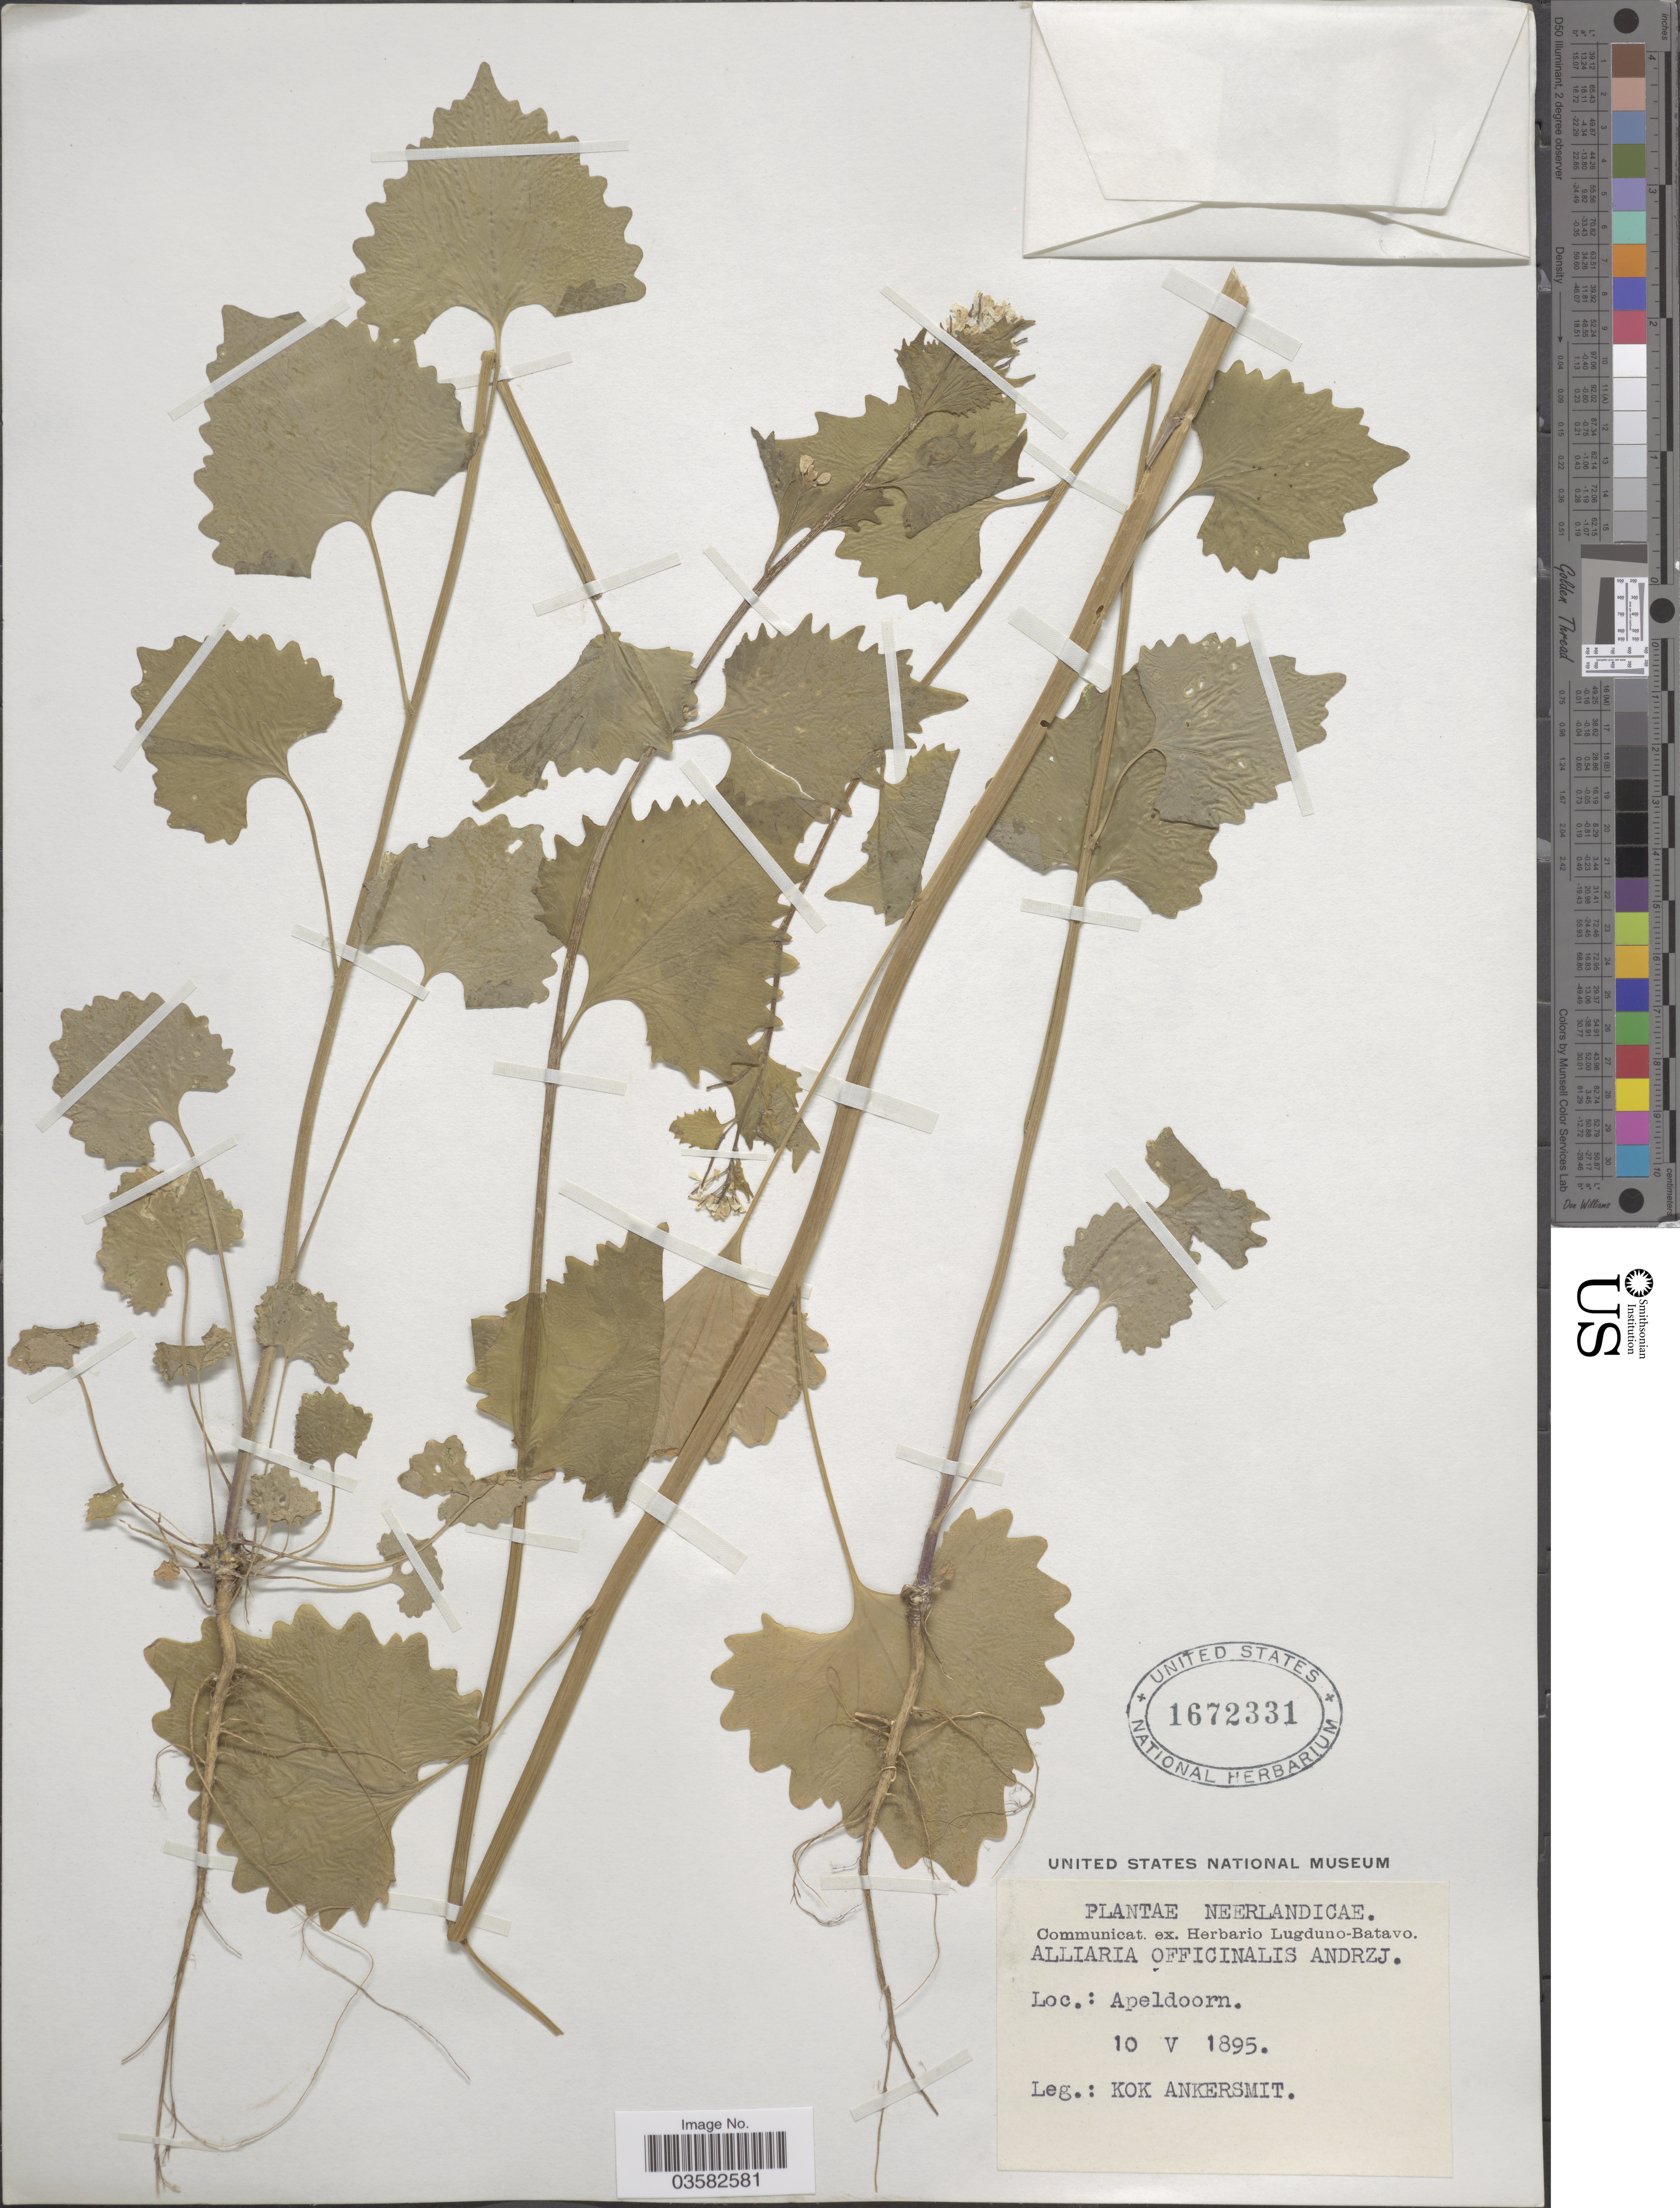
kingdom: Plantae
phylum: Tracheophyta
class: Magnoliopsida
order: Brassicales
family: Brassicaceae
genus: Alliaria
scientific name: Alliaria officinalis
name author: Andrz. ex DC.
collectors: Kok Ankersmit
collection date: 1895-05-10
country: Netherlands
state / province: Gelderland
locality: Neerlandicae. Apeldoorn.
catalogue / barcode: US 1672331